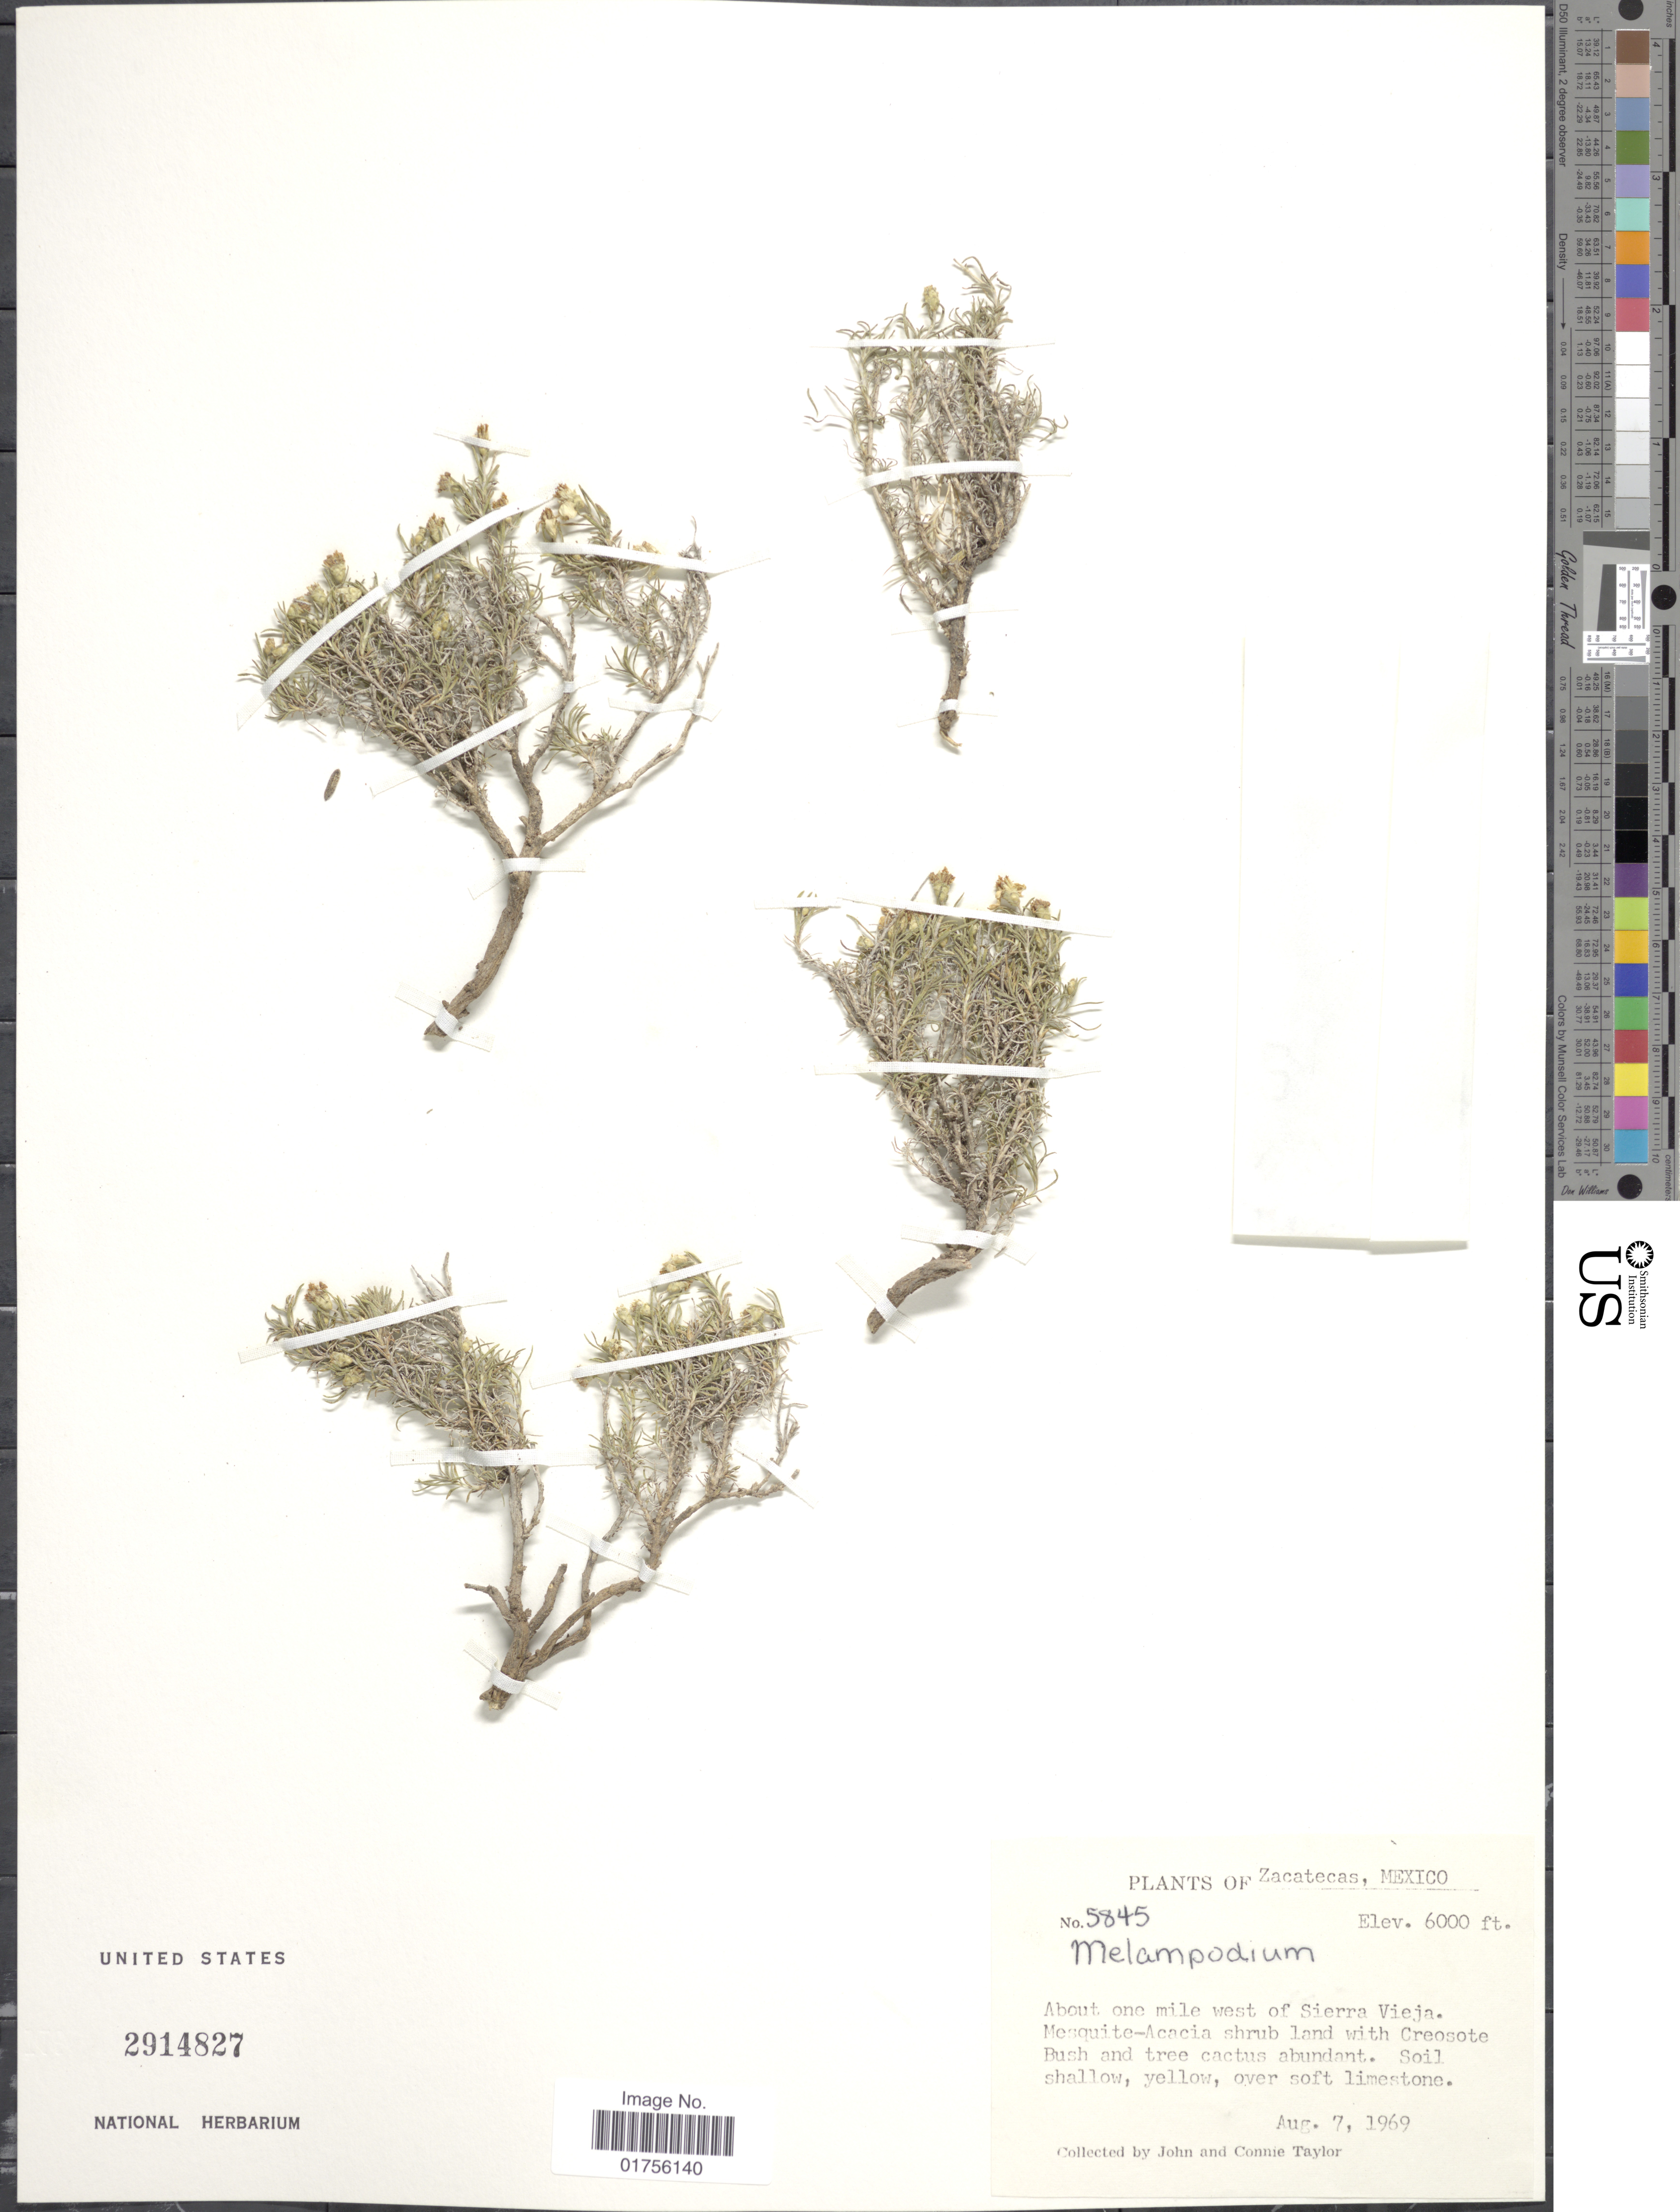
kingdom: Plantae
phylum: Tracheophyta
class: Magnoliopsida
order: Asterales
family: Asteraceae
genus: Zinnia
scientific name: Zinnia acerosa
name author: (DC.) A. Gray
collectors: J. Taylor & C. Taylor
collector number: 5845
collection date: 1969-08-07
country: Mexico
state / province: Zacatecas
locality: Zacatecas, Mexico, About one mile west of Sierra Vieja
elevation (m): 1829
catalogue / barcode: US 2914827